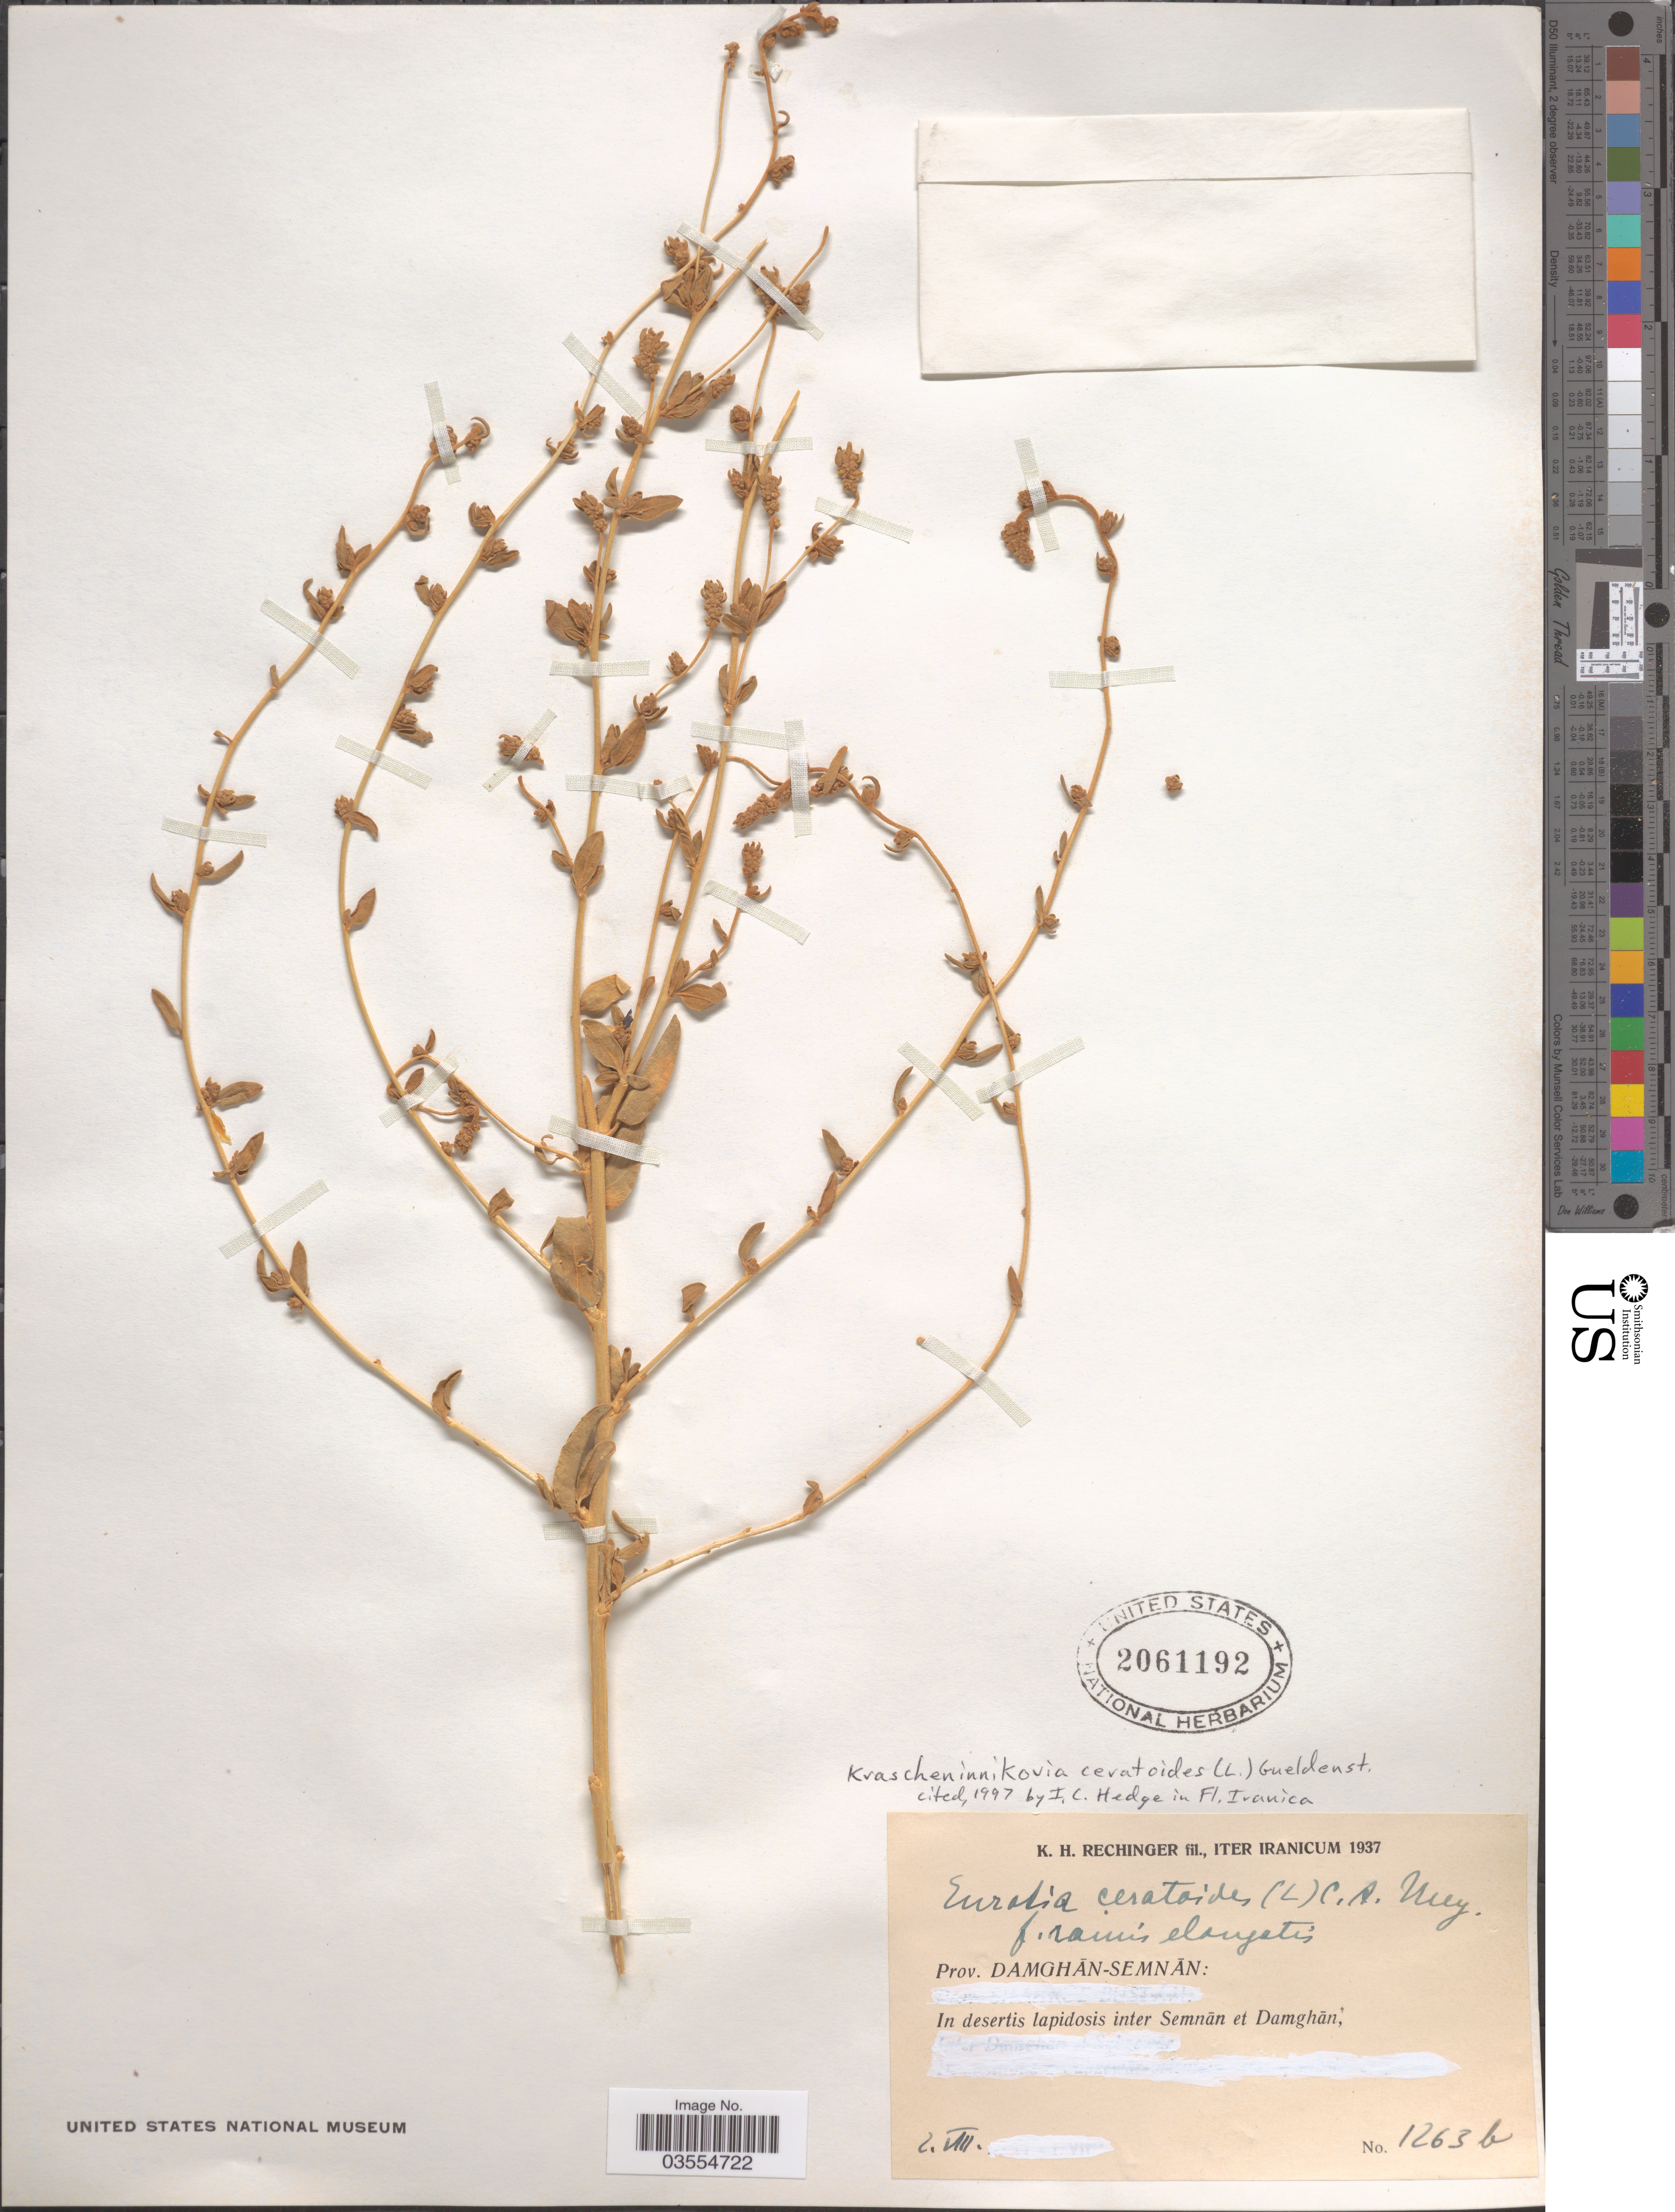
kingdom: Plantae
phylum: Tracheophyta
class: Magnoliopsida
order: Caryophyllales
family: Amaranthaceae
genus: Krascheninnikovia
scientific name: Krascheninnikovia ceratoides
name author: (L.) Gueldenst.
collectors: K. H. Rechinger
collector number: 1263b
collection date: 1937-08-02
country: Iran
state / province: Semnan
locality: Prov. Damghān-Semnān: In desertis lapidosis inter Semnān et Damghān.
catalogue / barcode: US 2061192